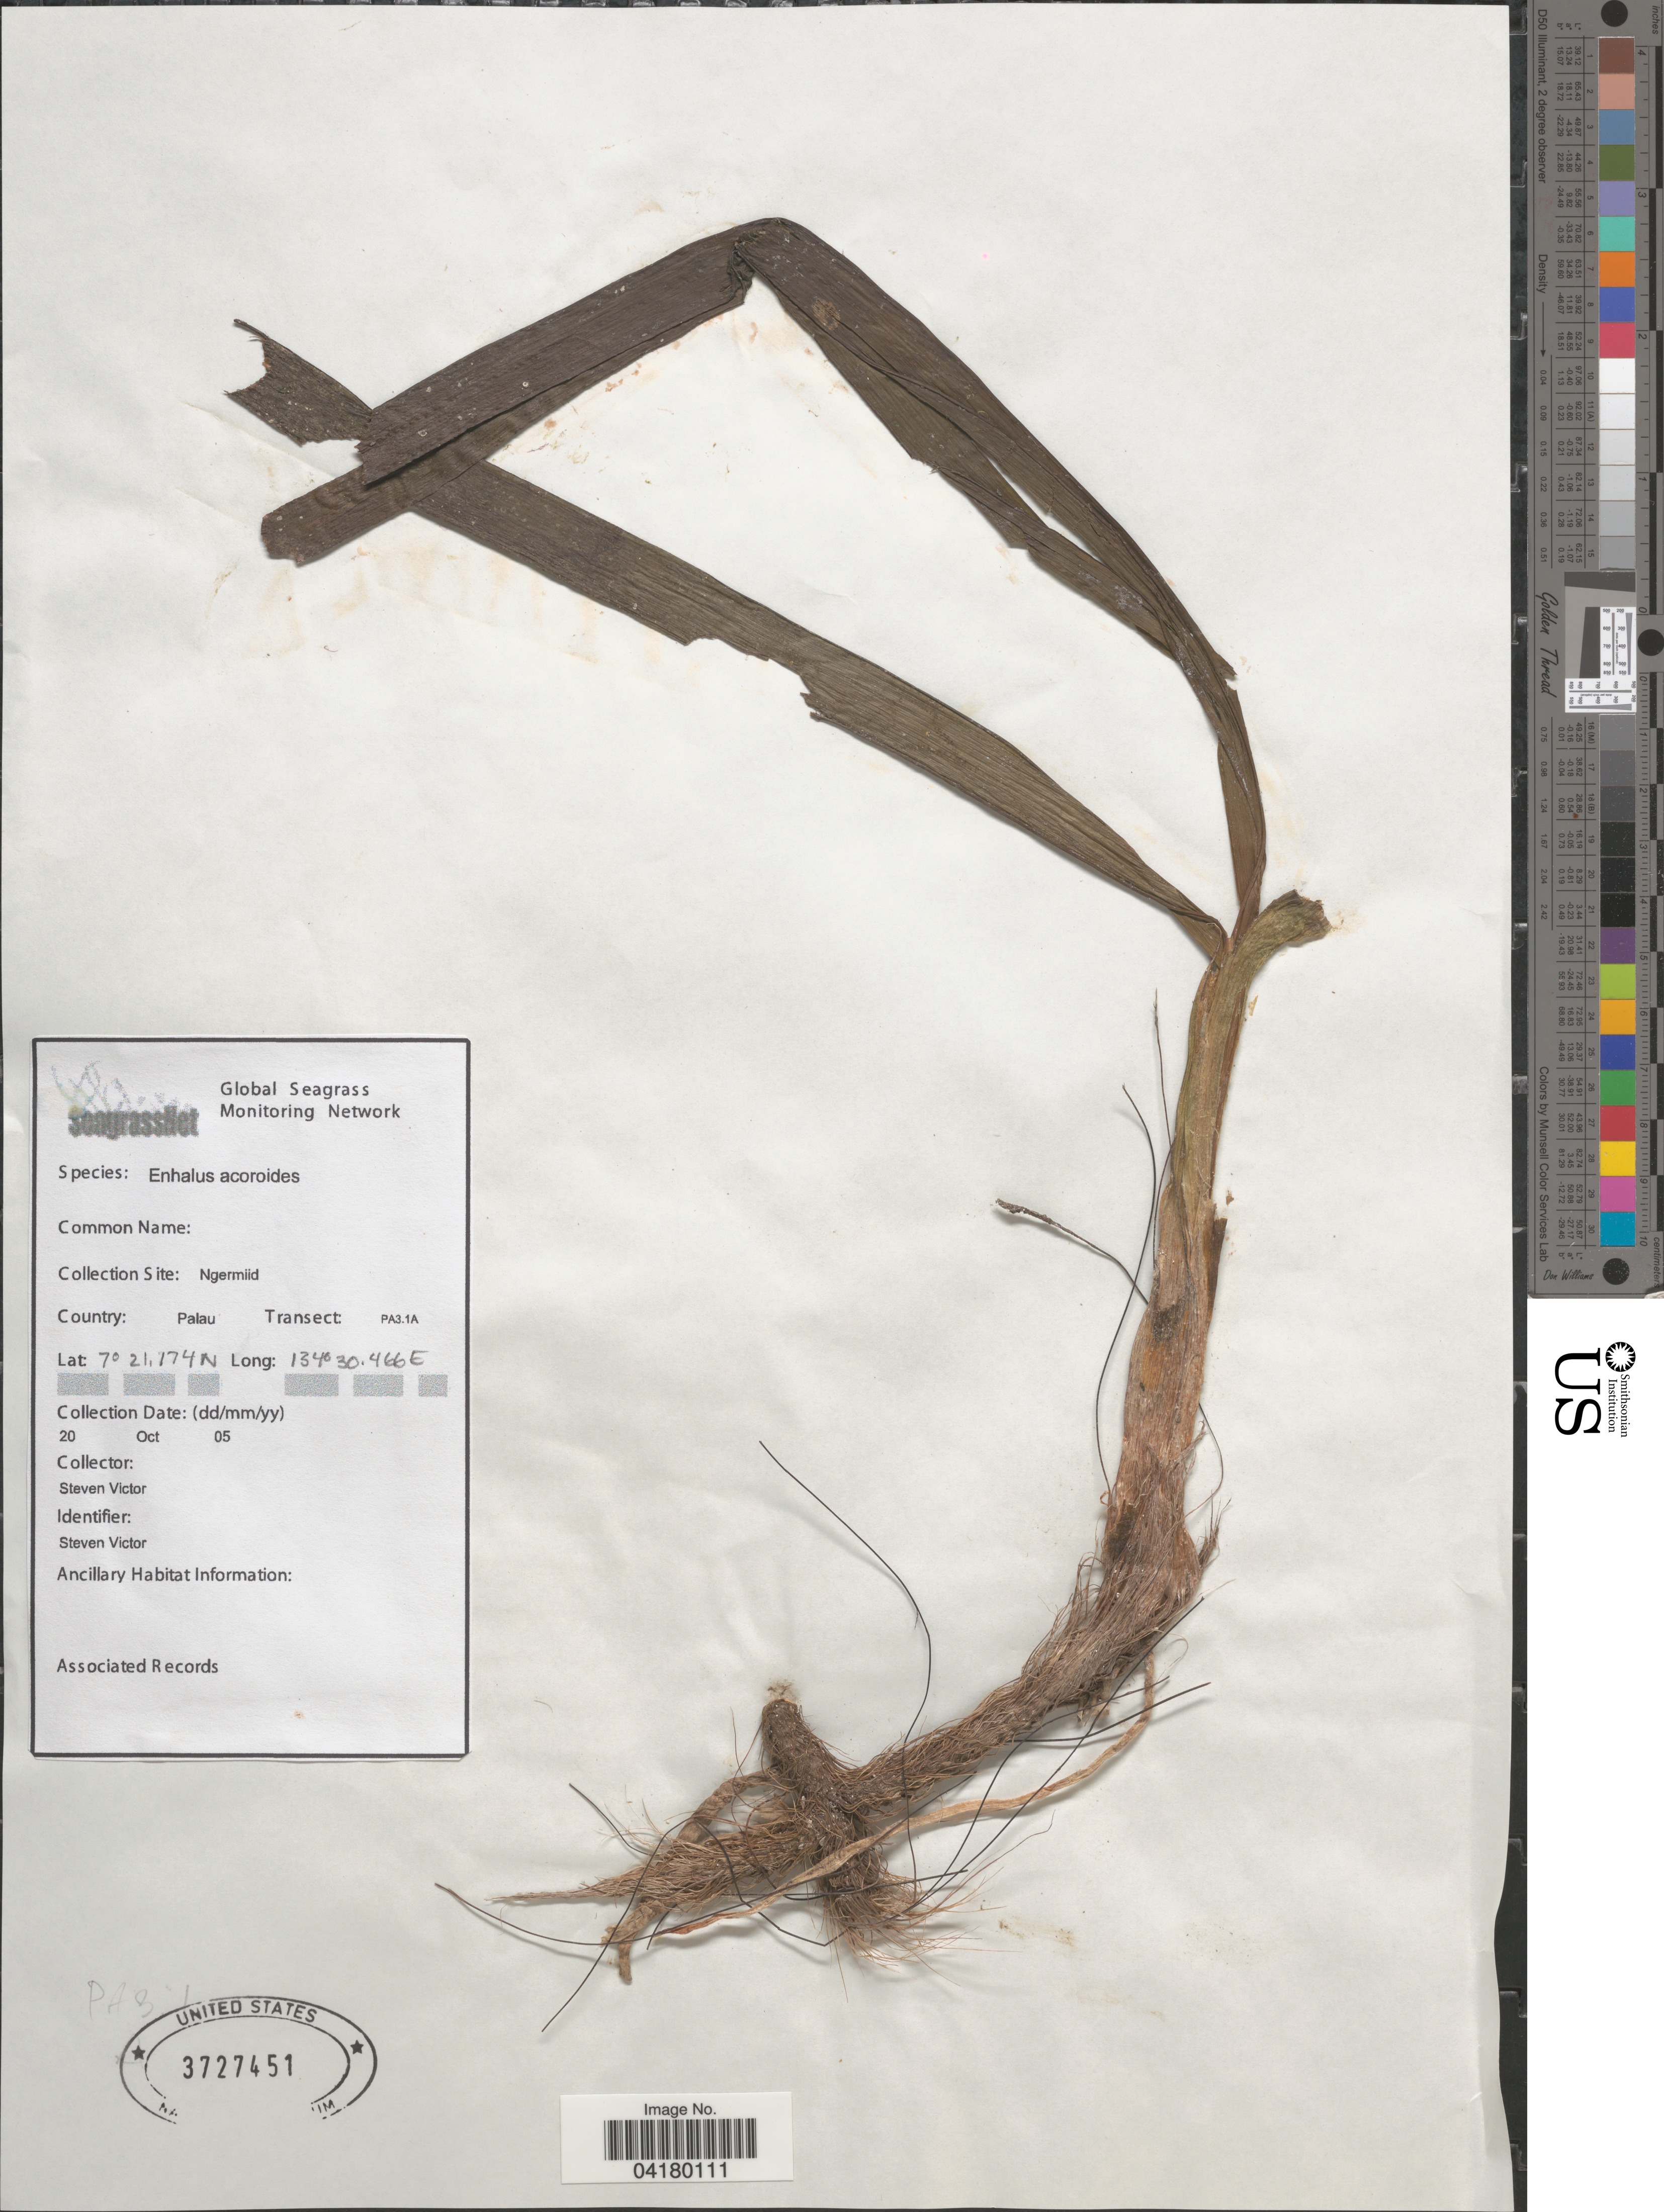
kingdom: Plantae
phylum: Tracheophyta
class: Liliopsida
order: Alismatales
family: Hydrocharitaceae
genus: Enhalus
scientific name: Enhalus acoroides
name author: (L. f.) Royle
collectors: S. Victor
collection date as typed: Transcribed d/m/y: 20/10/5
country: Palau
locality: Collection Site: Ngermiid. Country: Palau. Transect: PA3.1A.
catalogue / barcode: US 3727451